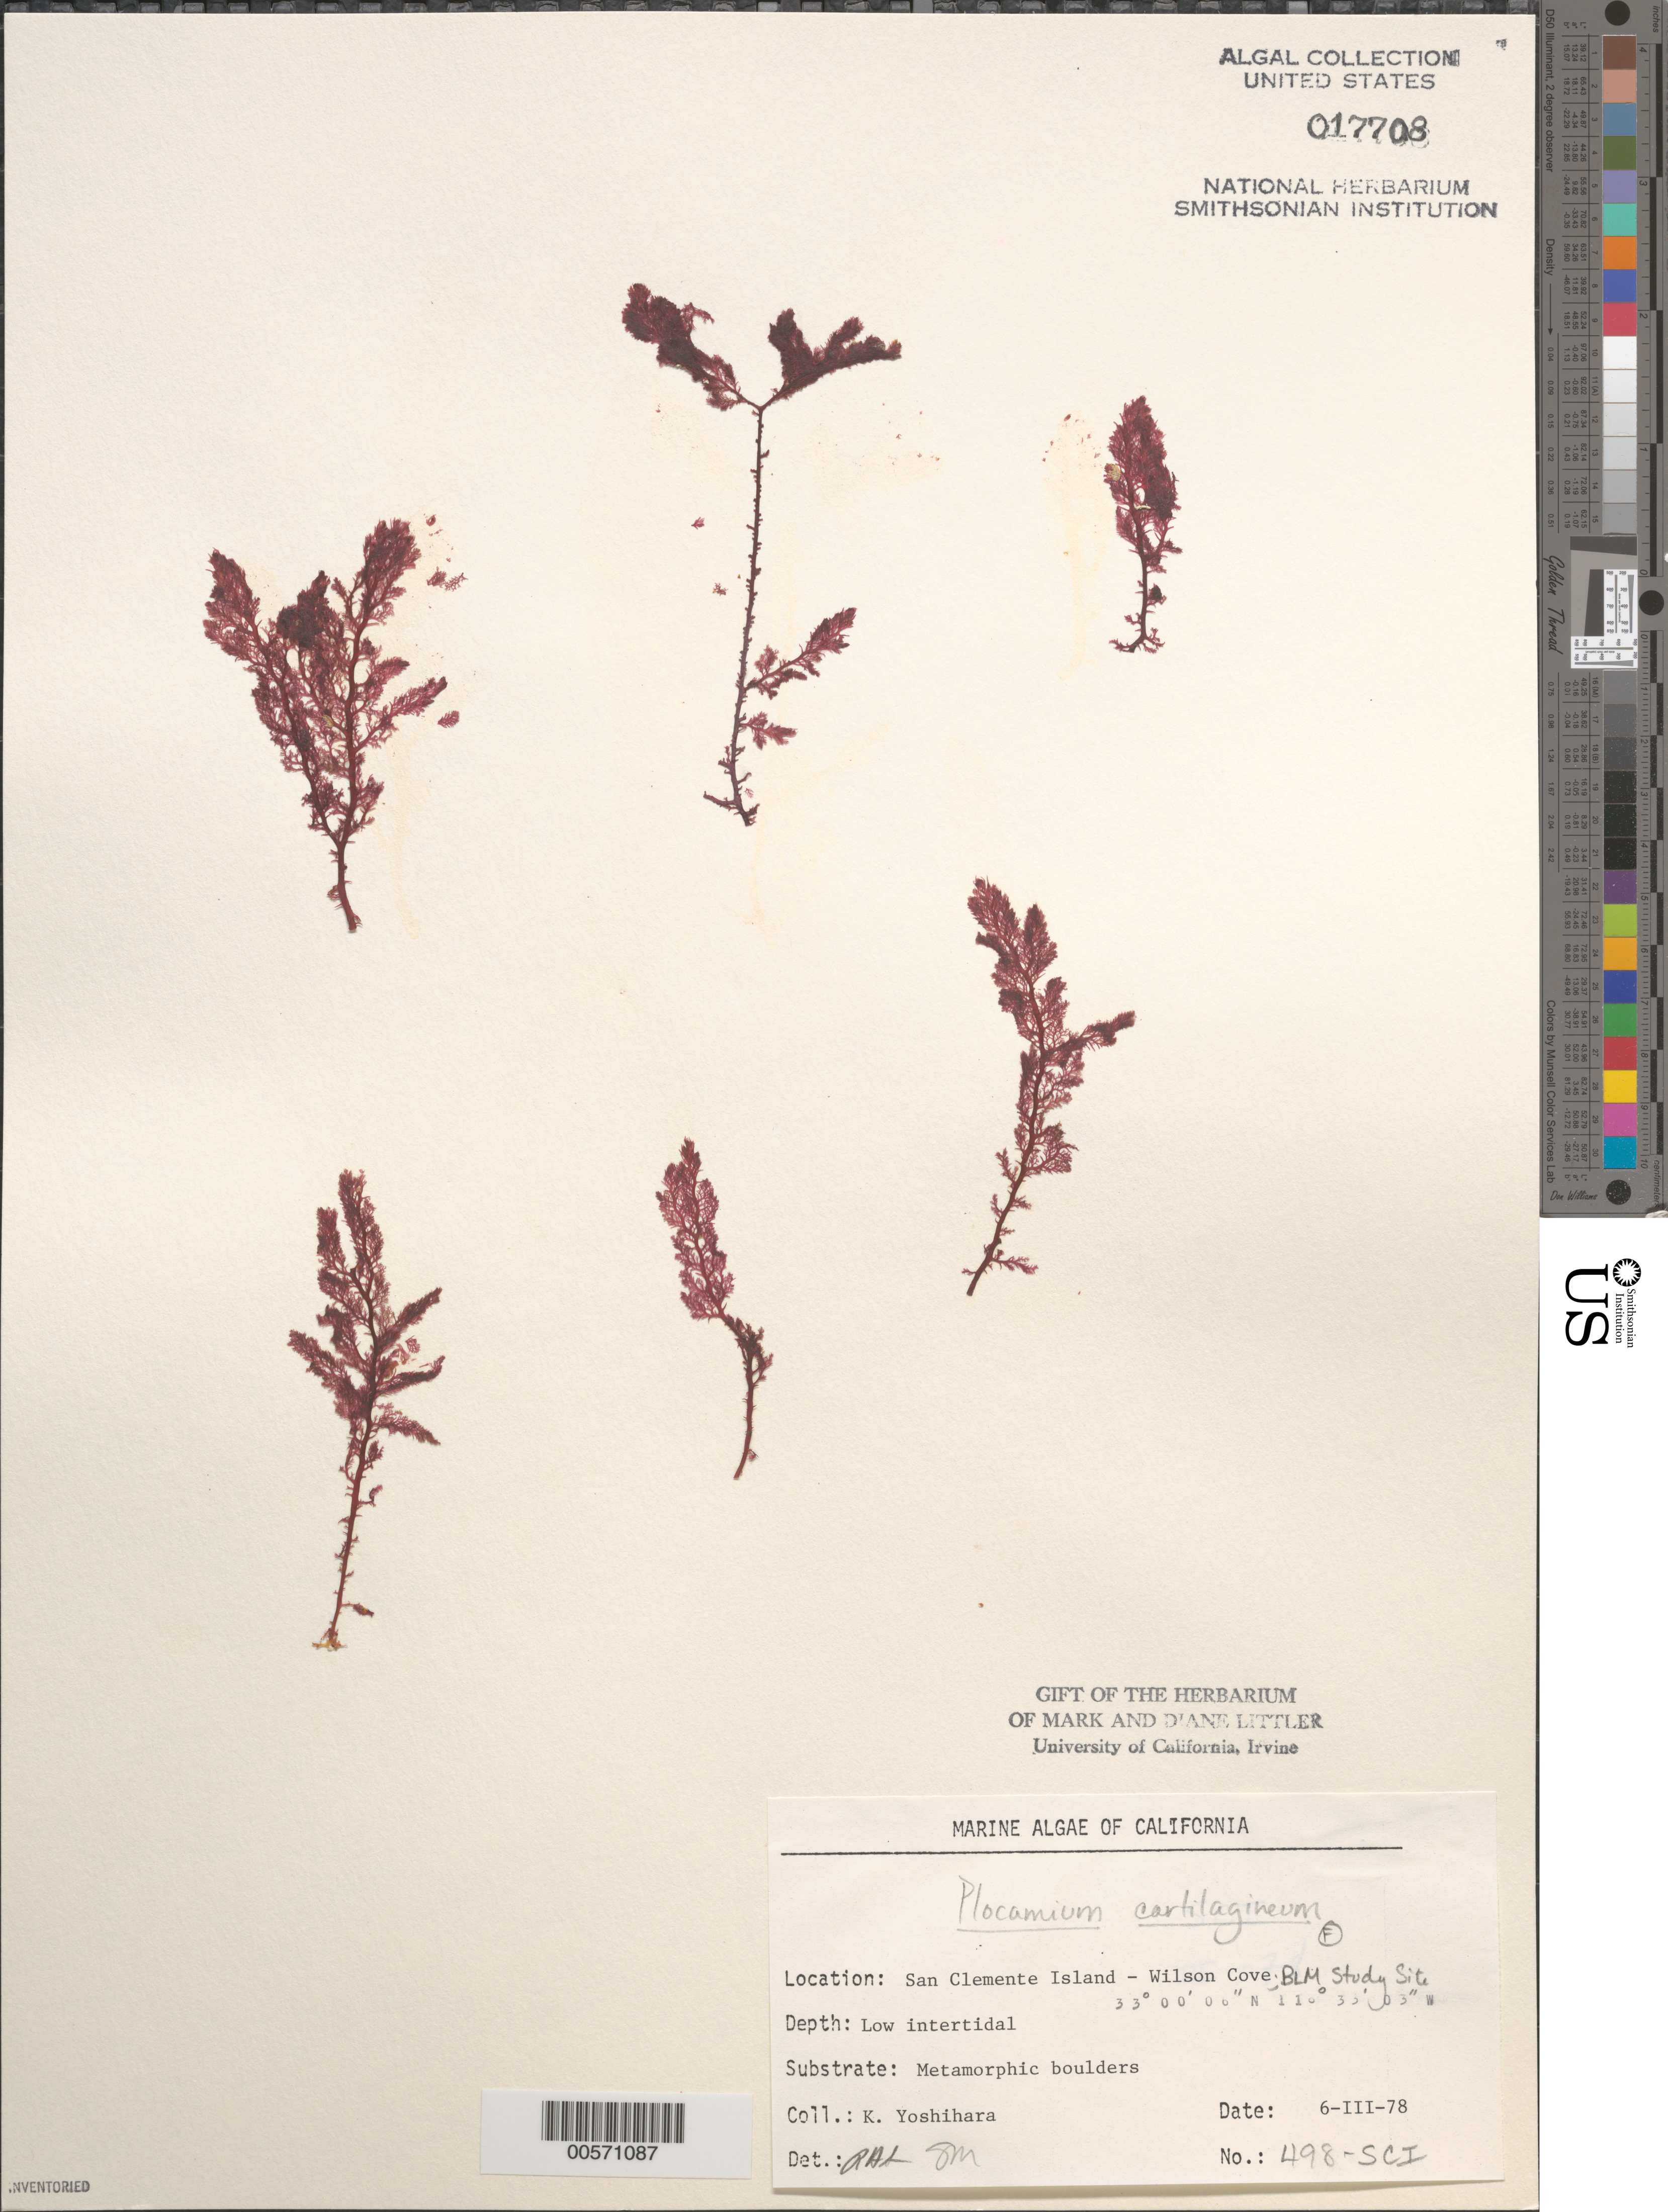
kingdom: Plantae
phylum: Rhodophyta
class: Florideophyceae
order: Plocamiales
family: Plocamiaceae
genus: Plocamium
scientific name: Plocamium cartilagineum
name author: (L.) P.S. Dixon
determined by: Sims, Robert H.; Murray, S. N.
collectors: K. Yoshihara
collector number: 498-sci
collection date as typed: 06 Oct 1978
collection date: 1978-10-06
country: United States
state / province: California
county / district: Los Angeles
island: San Clemente Island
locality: Wilson Cove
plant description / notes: BLM-SOCALBIGHT Rocky Intertidal Survey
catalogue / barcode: US 17708